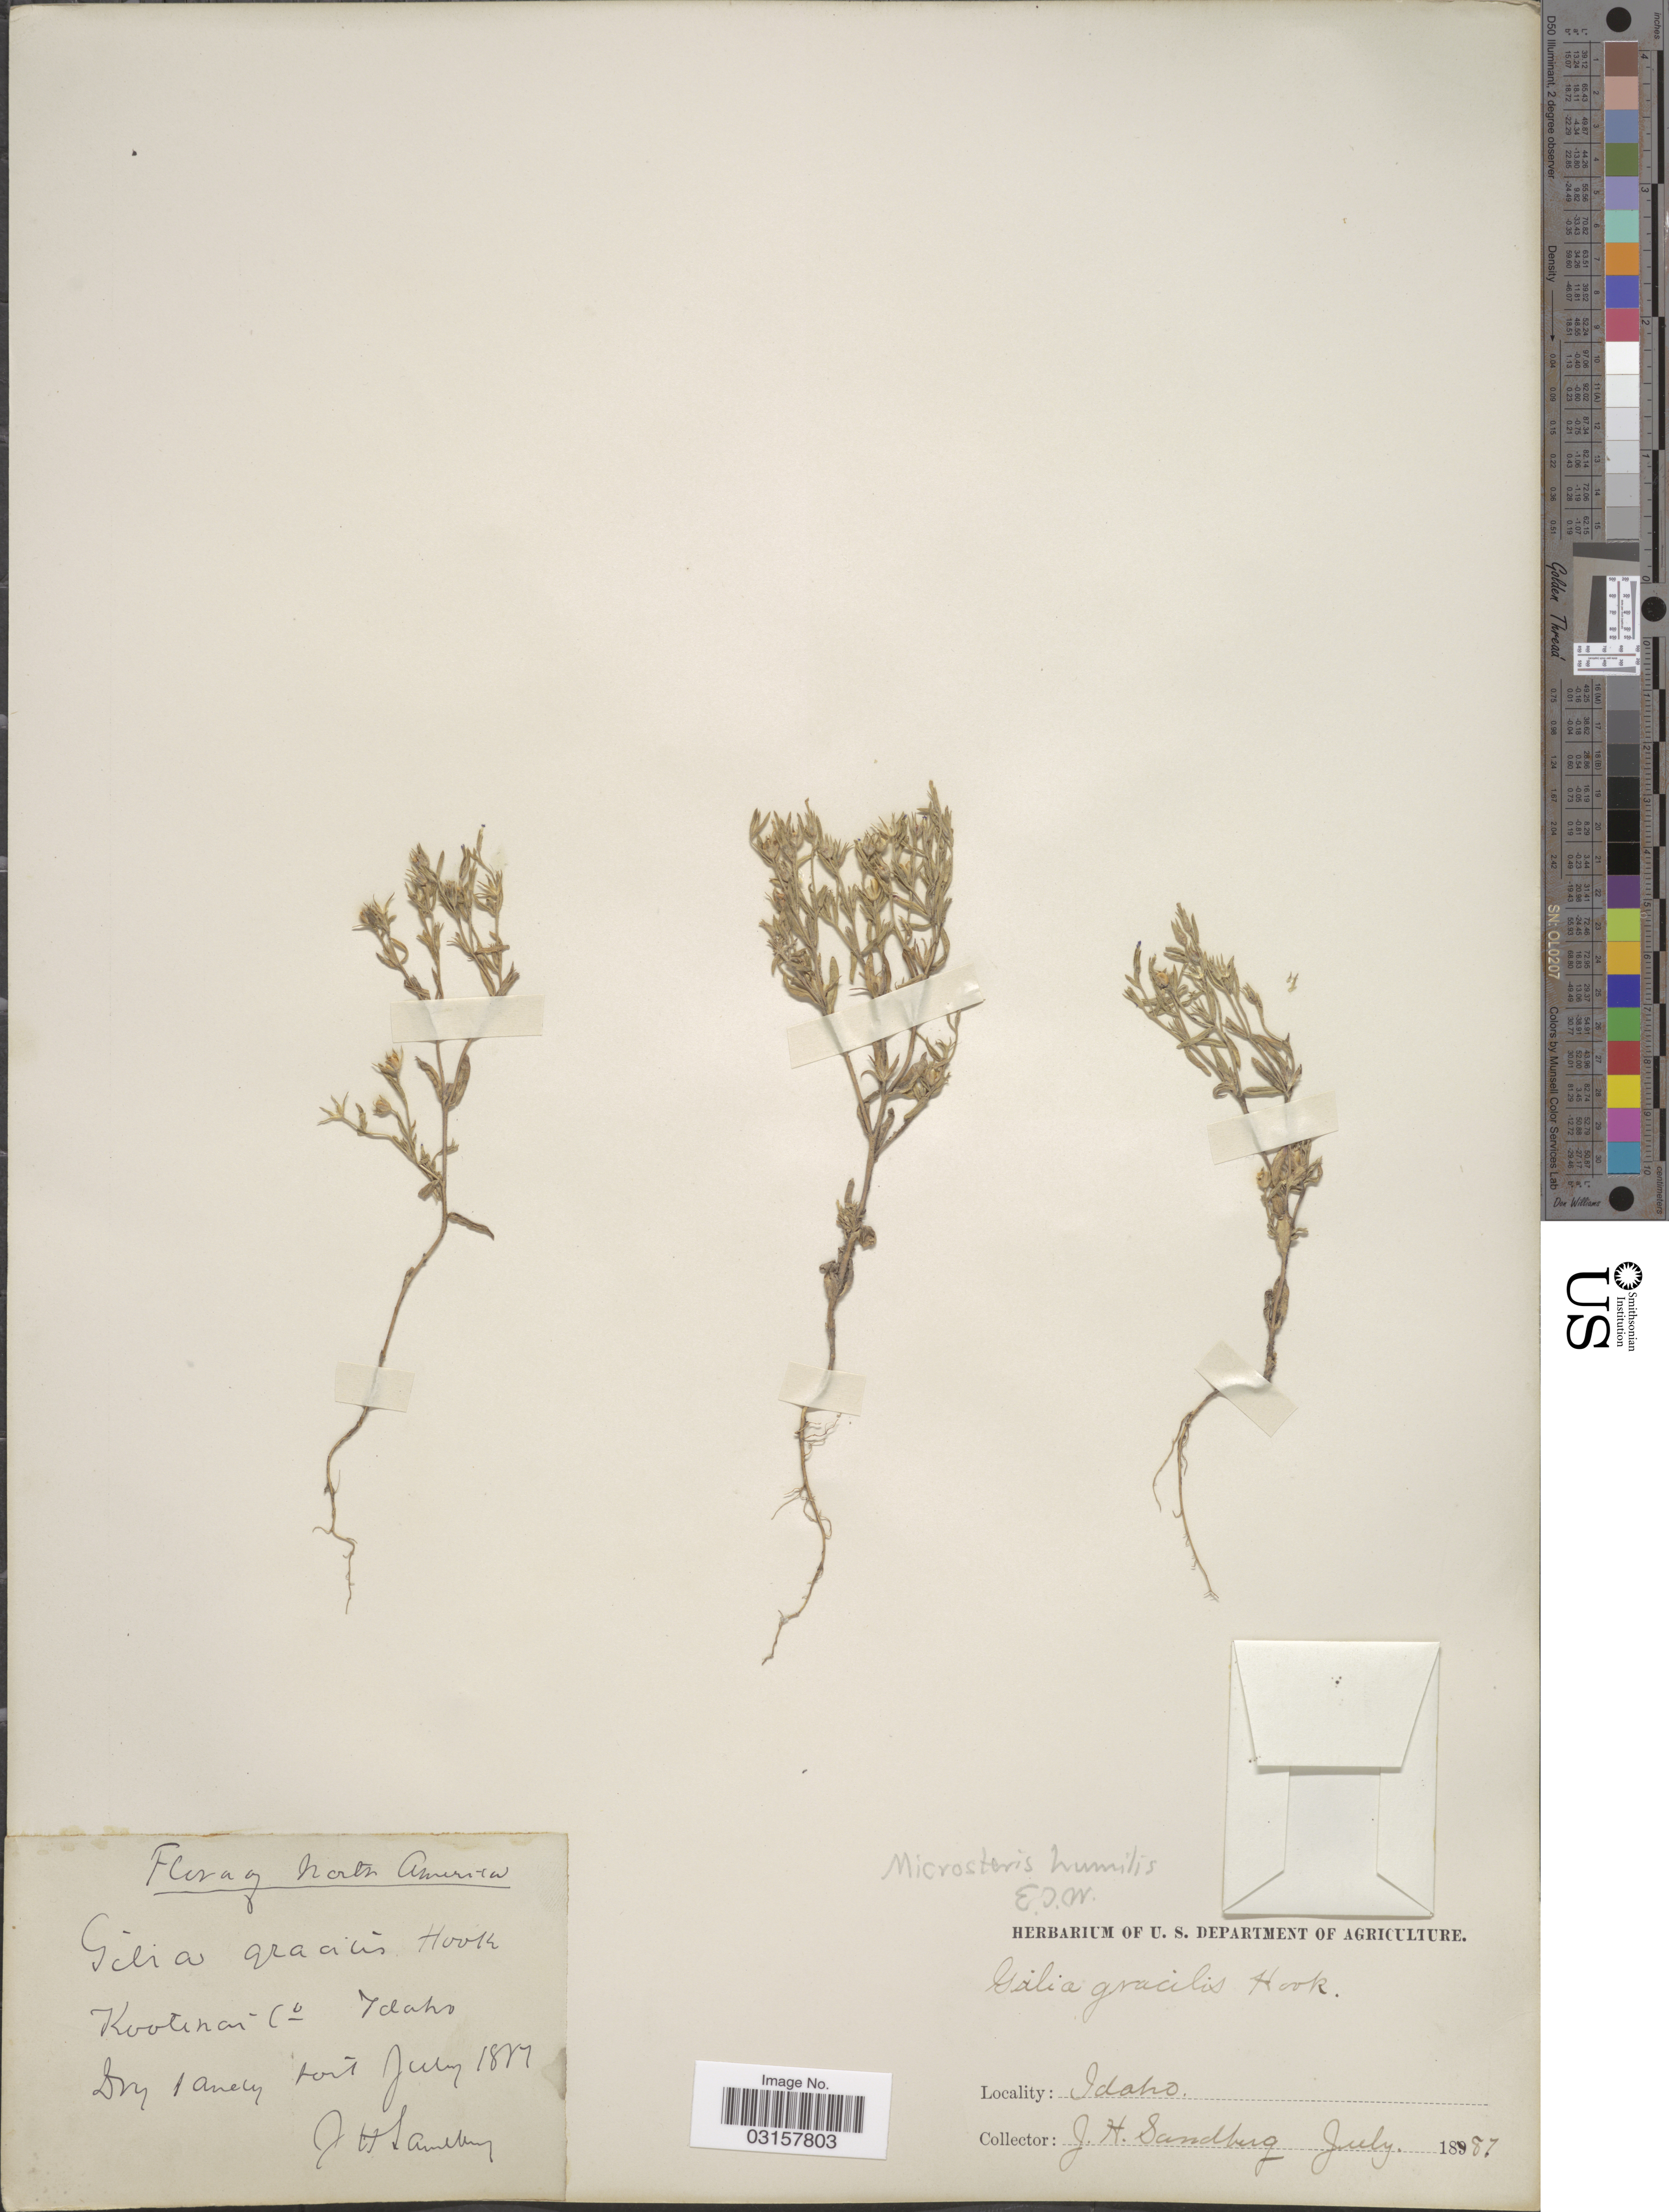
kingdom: Plantae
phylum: Tracheophyta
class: Magnoliopsida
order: Ericales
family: Polemoniaceae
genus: Microsteris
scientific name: Microsteris gracilis var. humilior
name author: (Hook.) Cronquist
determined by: (US) Smithsonian Institution - National Museum of Natural History - Department of Botany (UNITED STATES)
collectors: J. H. Sandberg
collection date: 1887-07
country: United States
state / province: Idaho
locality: Kootenai Co.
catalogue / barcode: US 103251